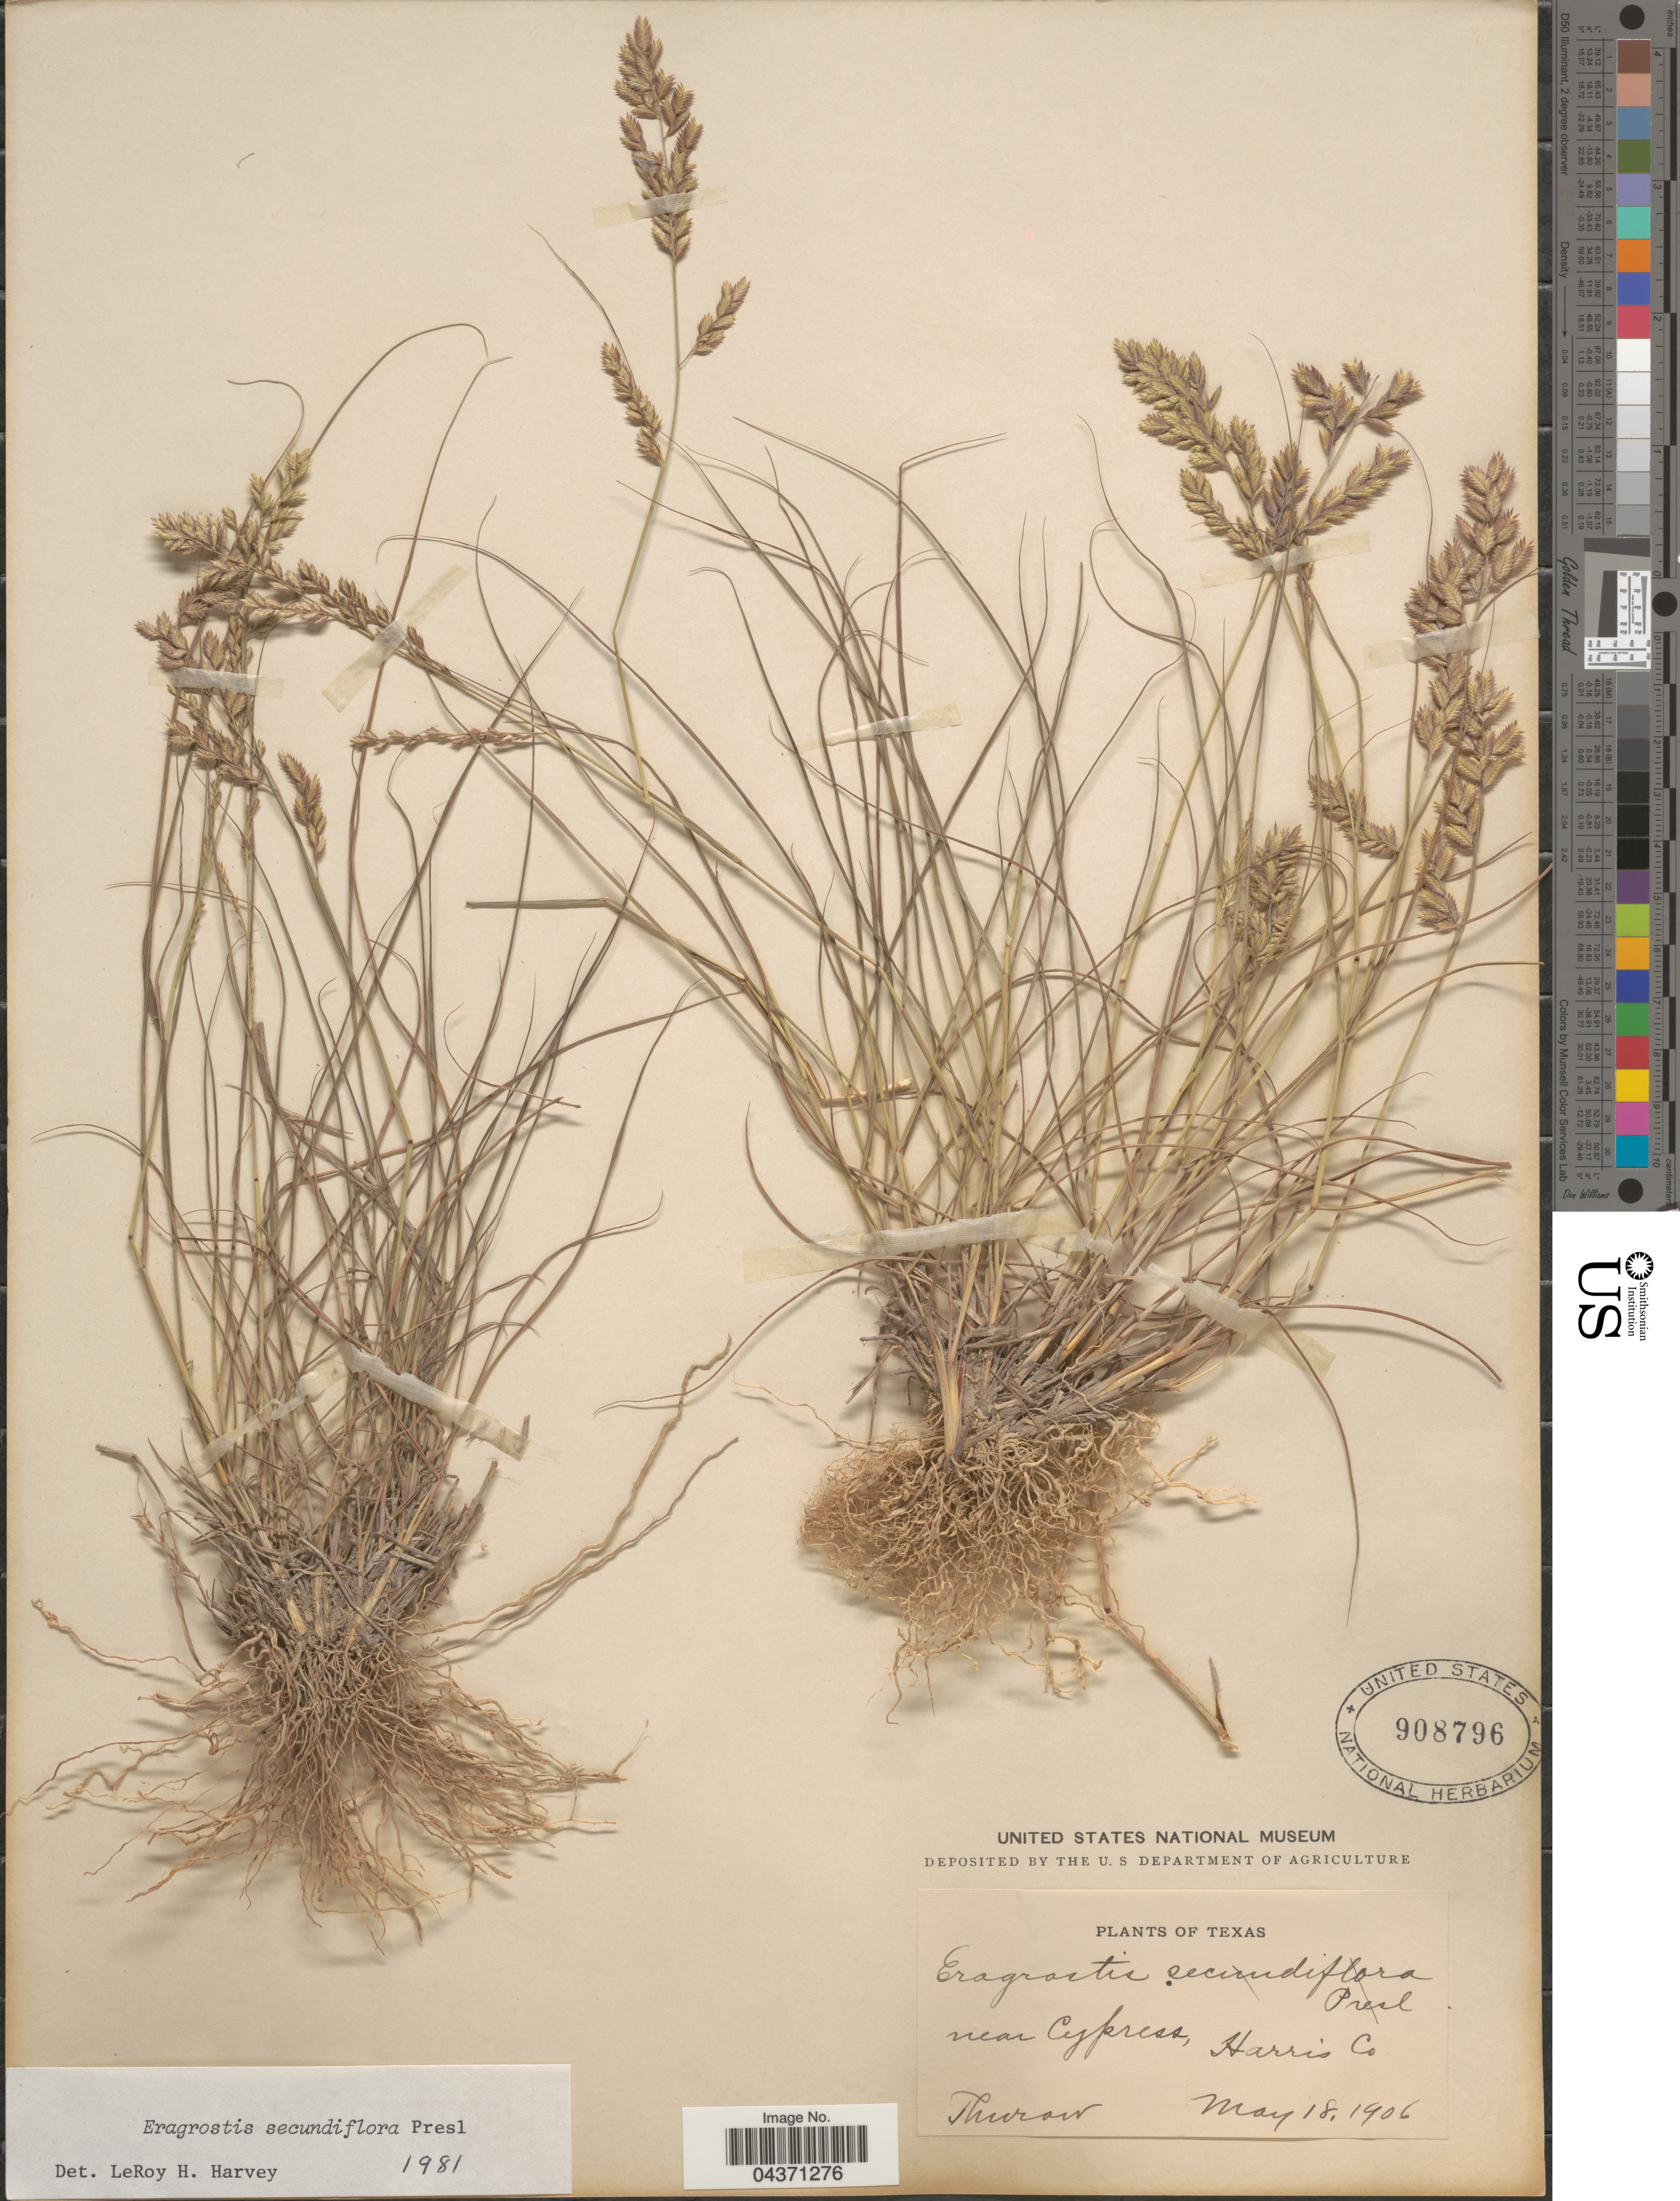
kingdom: Plantae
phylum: Tracheophyta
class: Liliopsida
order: Poales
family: Poaceae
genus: Eragrostis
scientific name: Eragrostis secundiflora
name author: J. Presl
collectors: Thurow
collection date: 1906-05-18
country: United States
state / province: Texas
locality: Near Cypress, Harris Co.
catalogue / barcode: US 908796